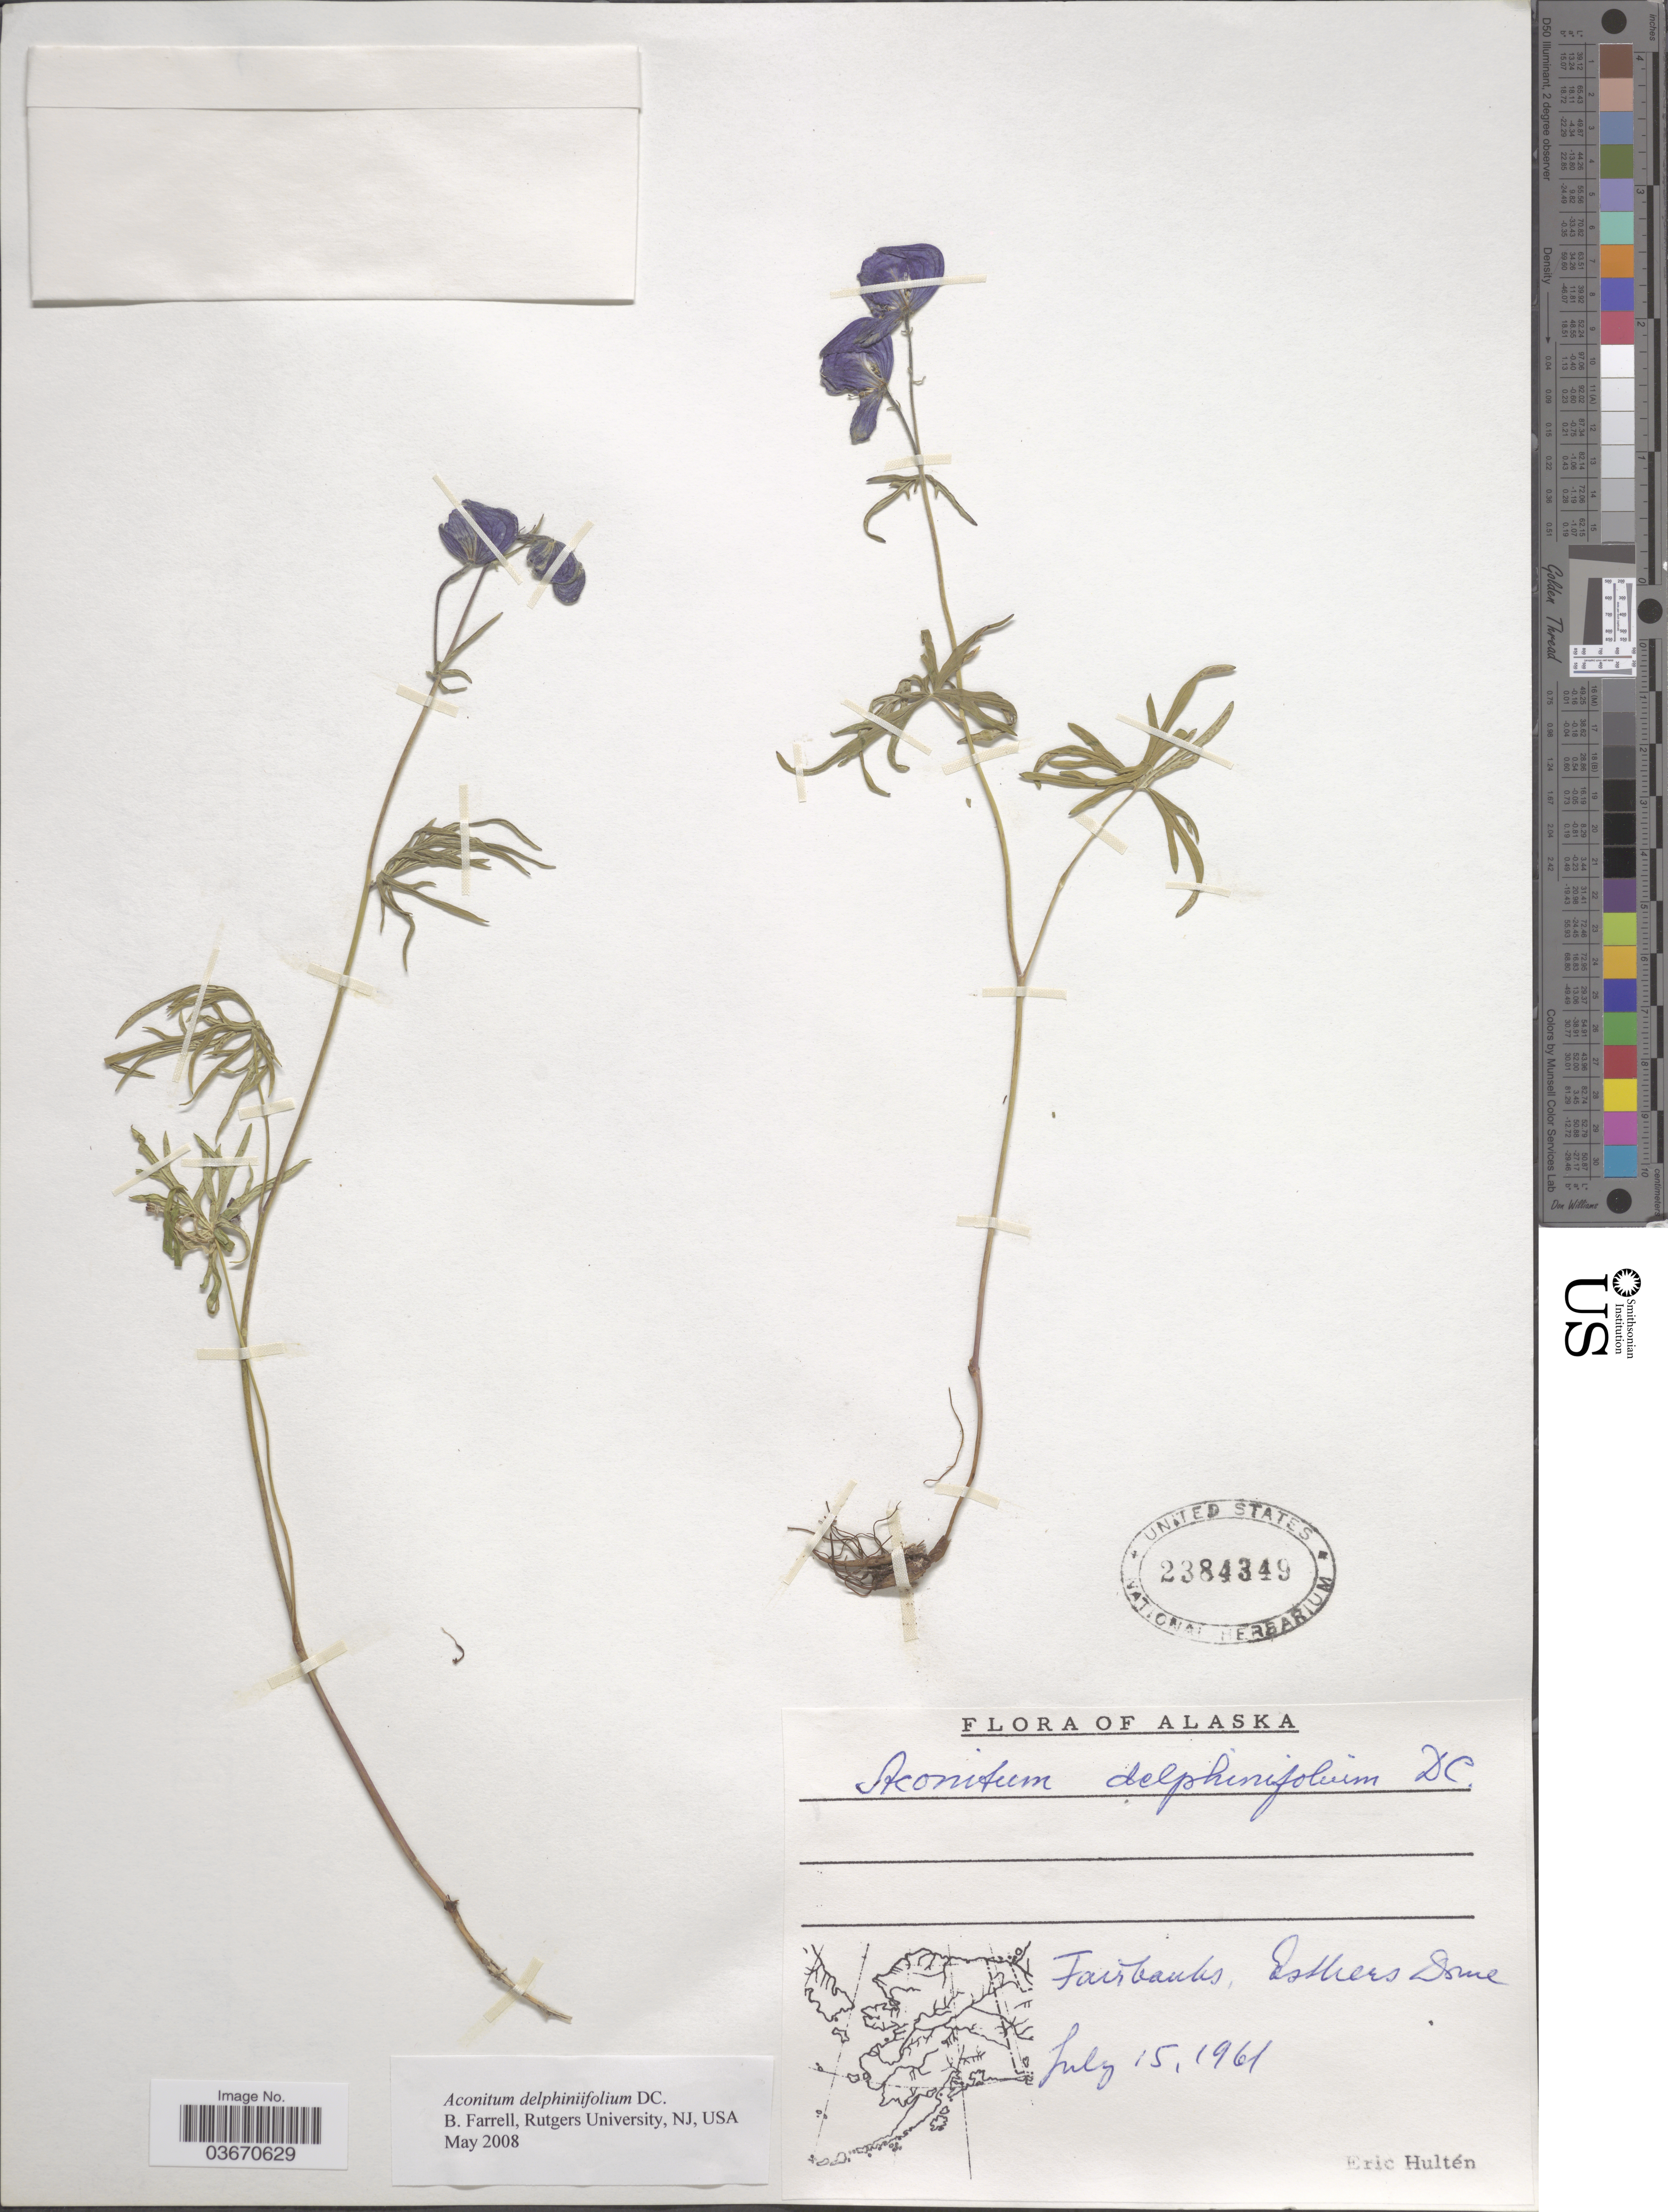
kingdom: Plantae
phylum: Tracheophyta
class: Magnoliopsida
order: Ranunculales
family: Ranunculaceae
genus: Aconitum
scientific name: Aconitum delphinifolium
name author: DC.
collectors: E. G. Hultén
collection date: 1961-07-15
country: United States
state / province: Alaska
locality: Fairbanks, Esthers Dome.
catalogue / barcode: US 2384349